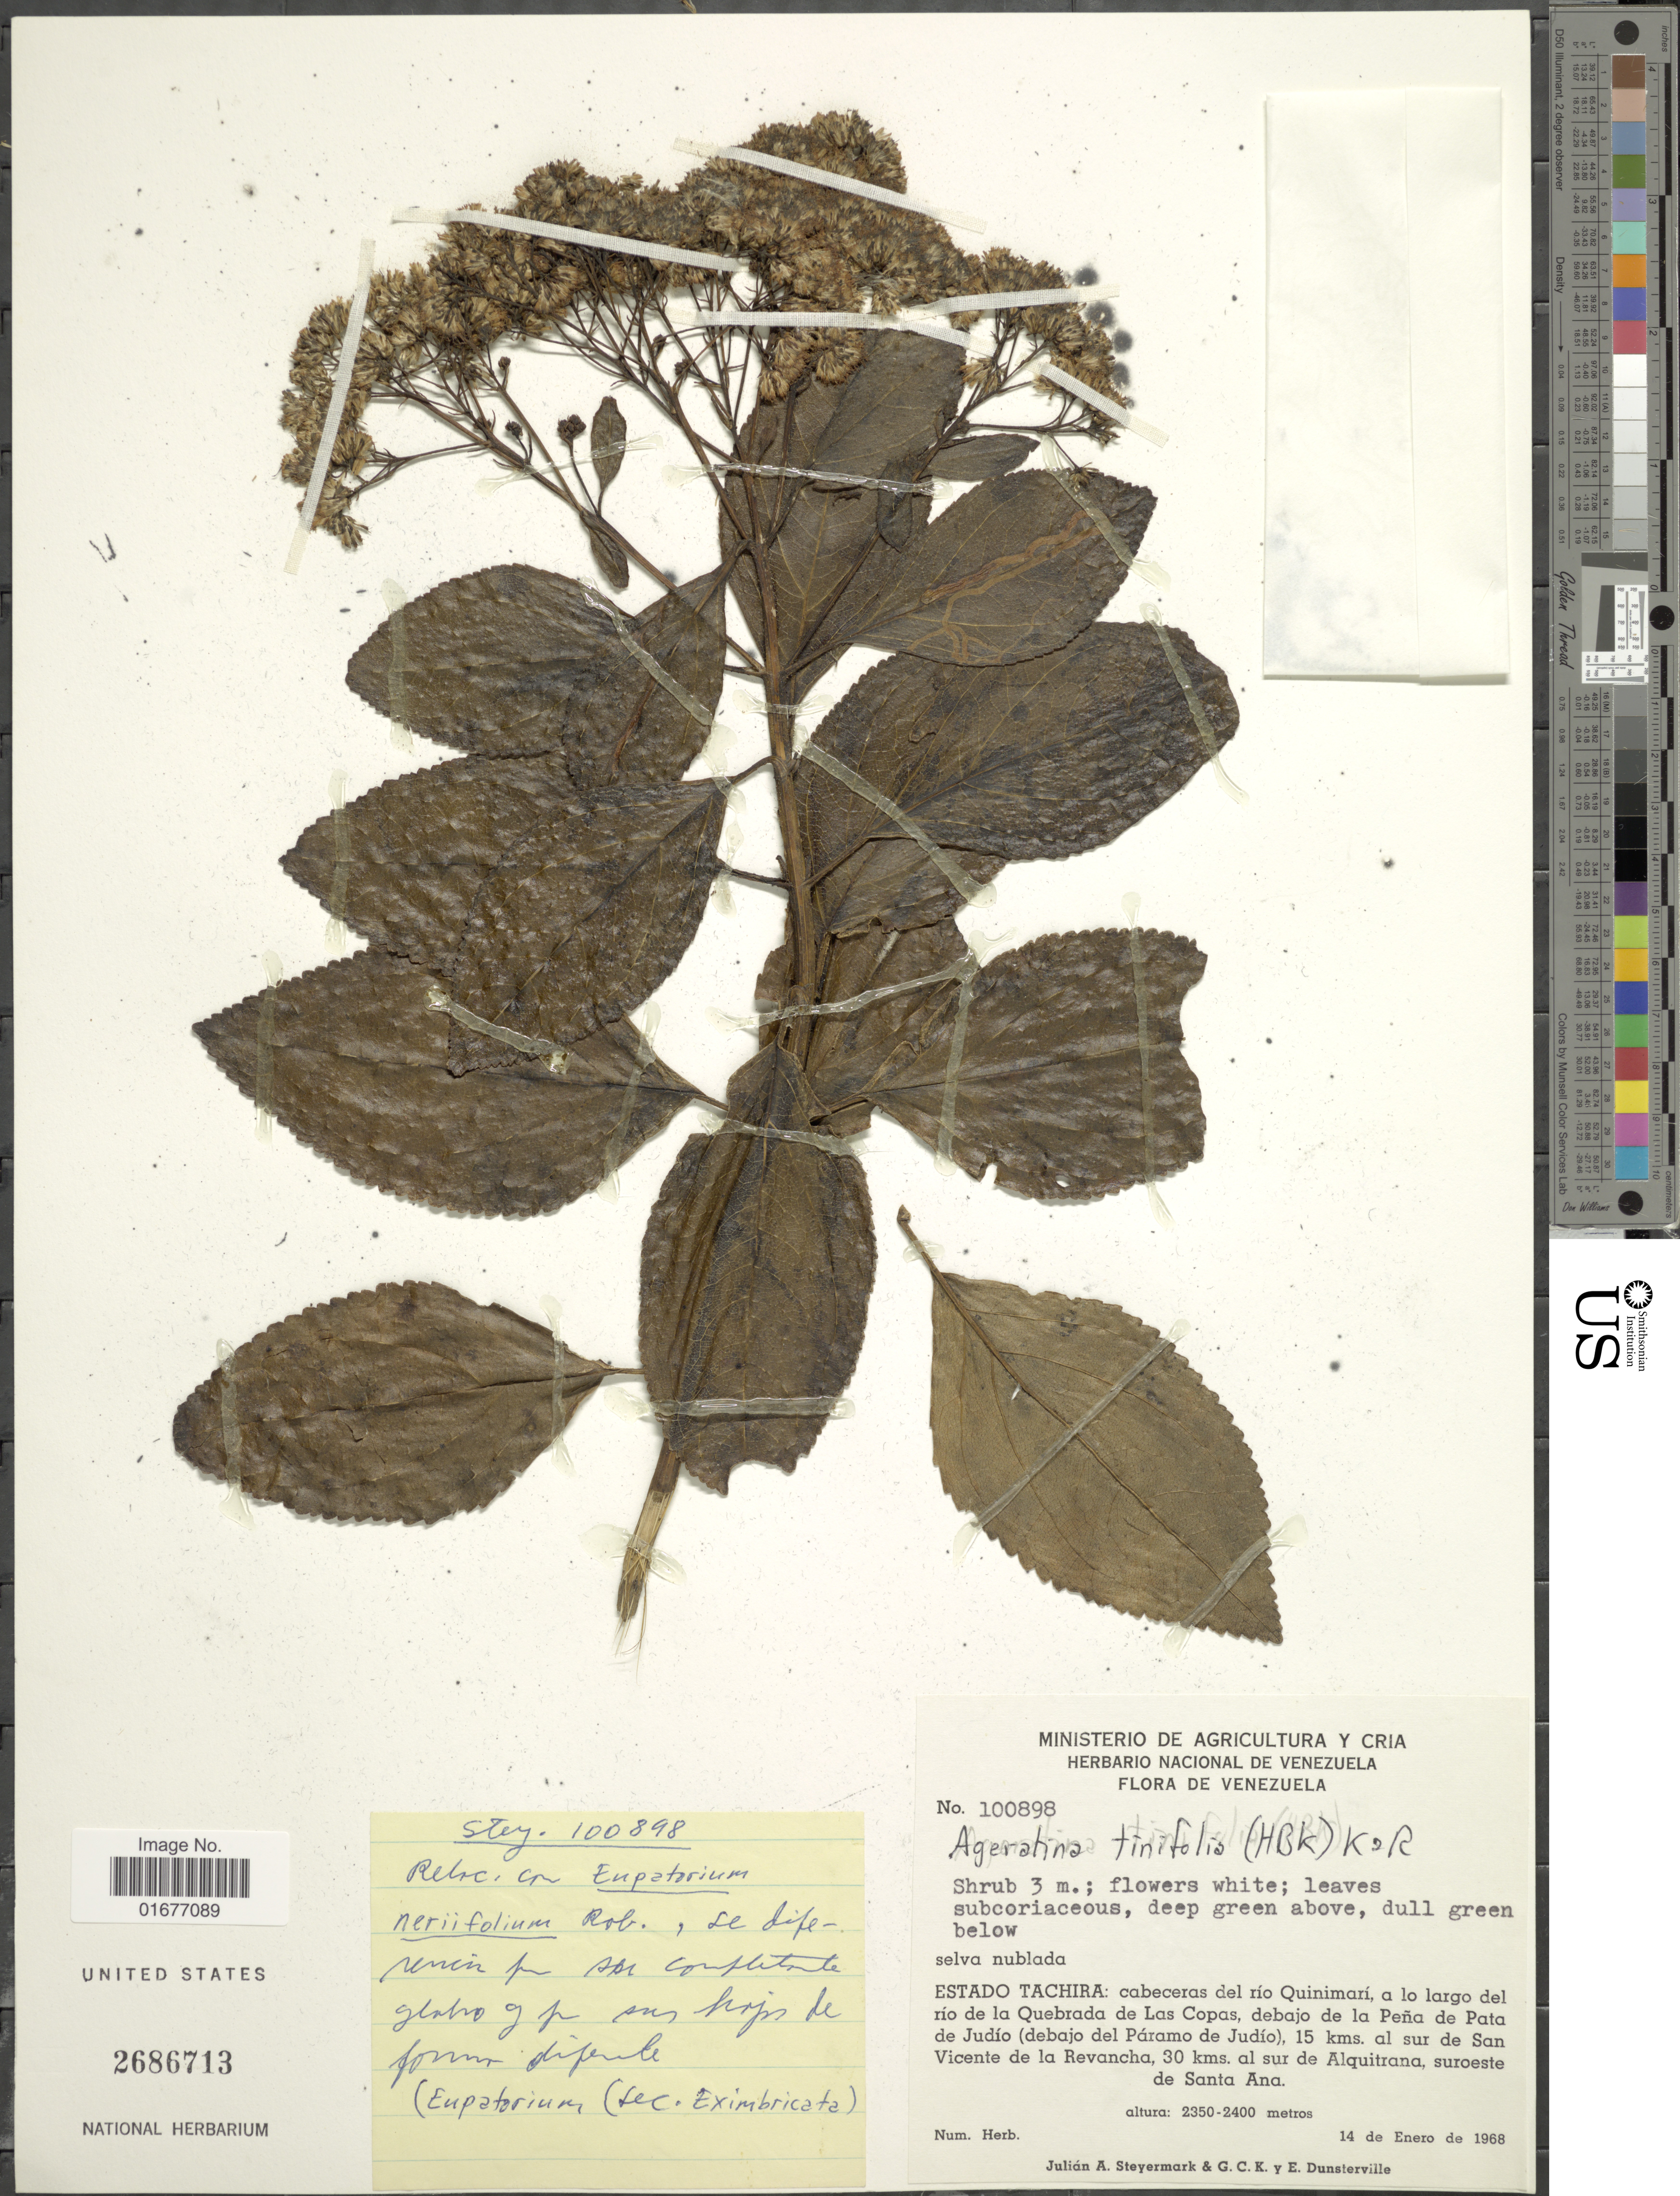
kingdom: Plantae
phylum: Tracheophyta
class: Magnoliopsida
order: Asterales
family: Asteraceae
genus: Ageratina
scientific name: Ageratina tinifolia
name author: (Kunth) R.M. King & H. Rob.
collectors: J. Steyermark, G. C. K. Dunsterville & E. Dunsterville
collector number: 100898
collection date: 1968-01-14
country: Venezuela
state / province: Tachira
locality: Cabeceras del rio Quinimari, a lo largo del rio de la Quebrada de Las Copas, debajo de la Pena de Pata de Judio (debajo del Paramo de Judio), 15 kms. l sur de San Vicente de la Revancha, 30 kms. al sur de Alquitrana, suroeste de Santa Ana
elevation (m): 2350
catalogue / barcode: US 2686713